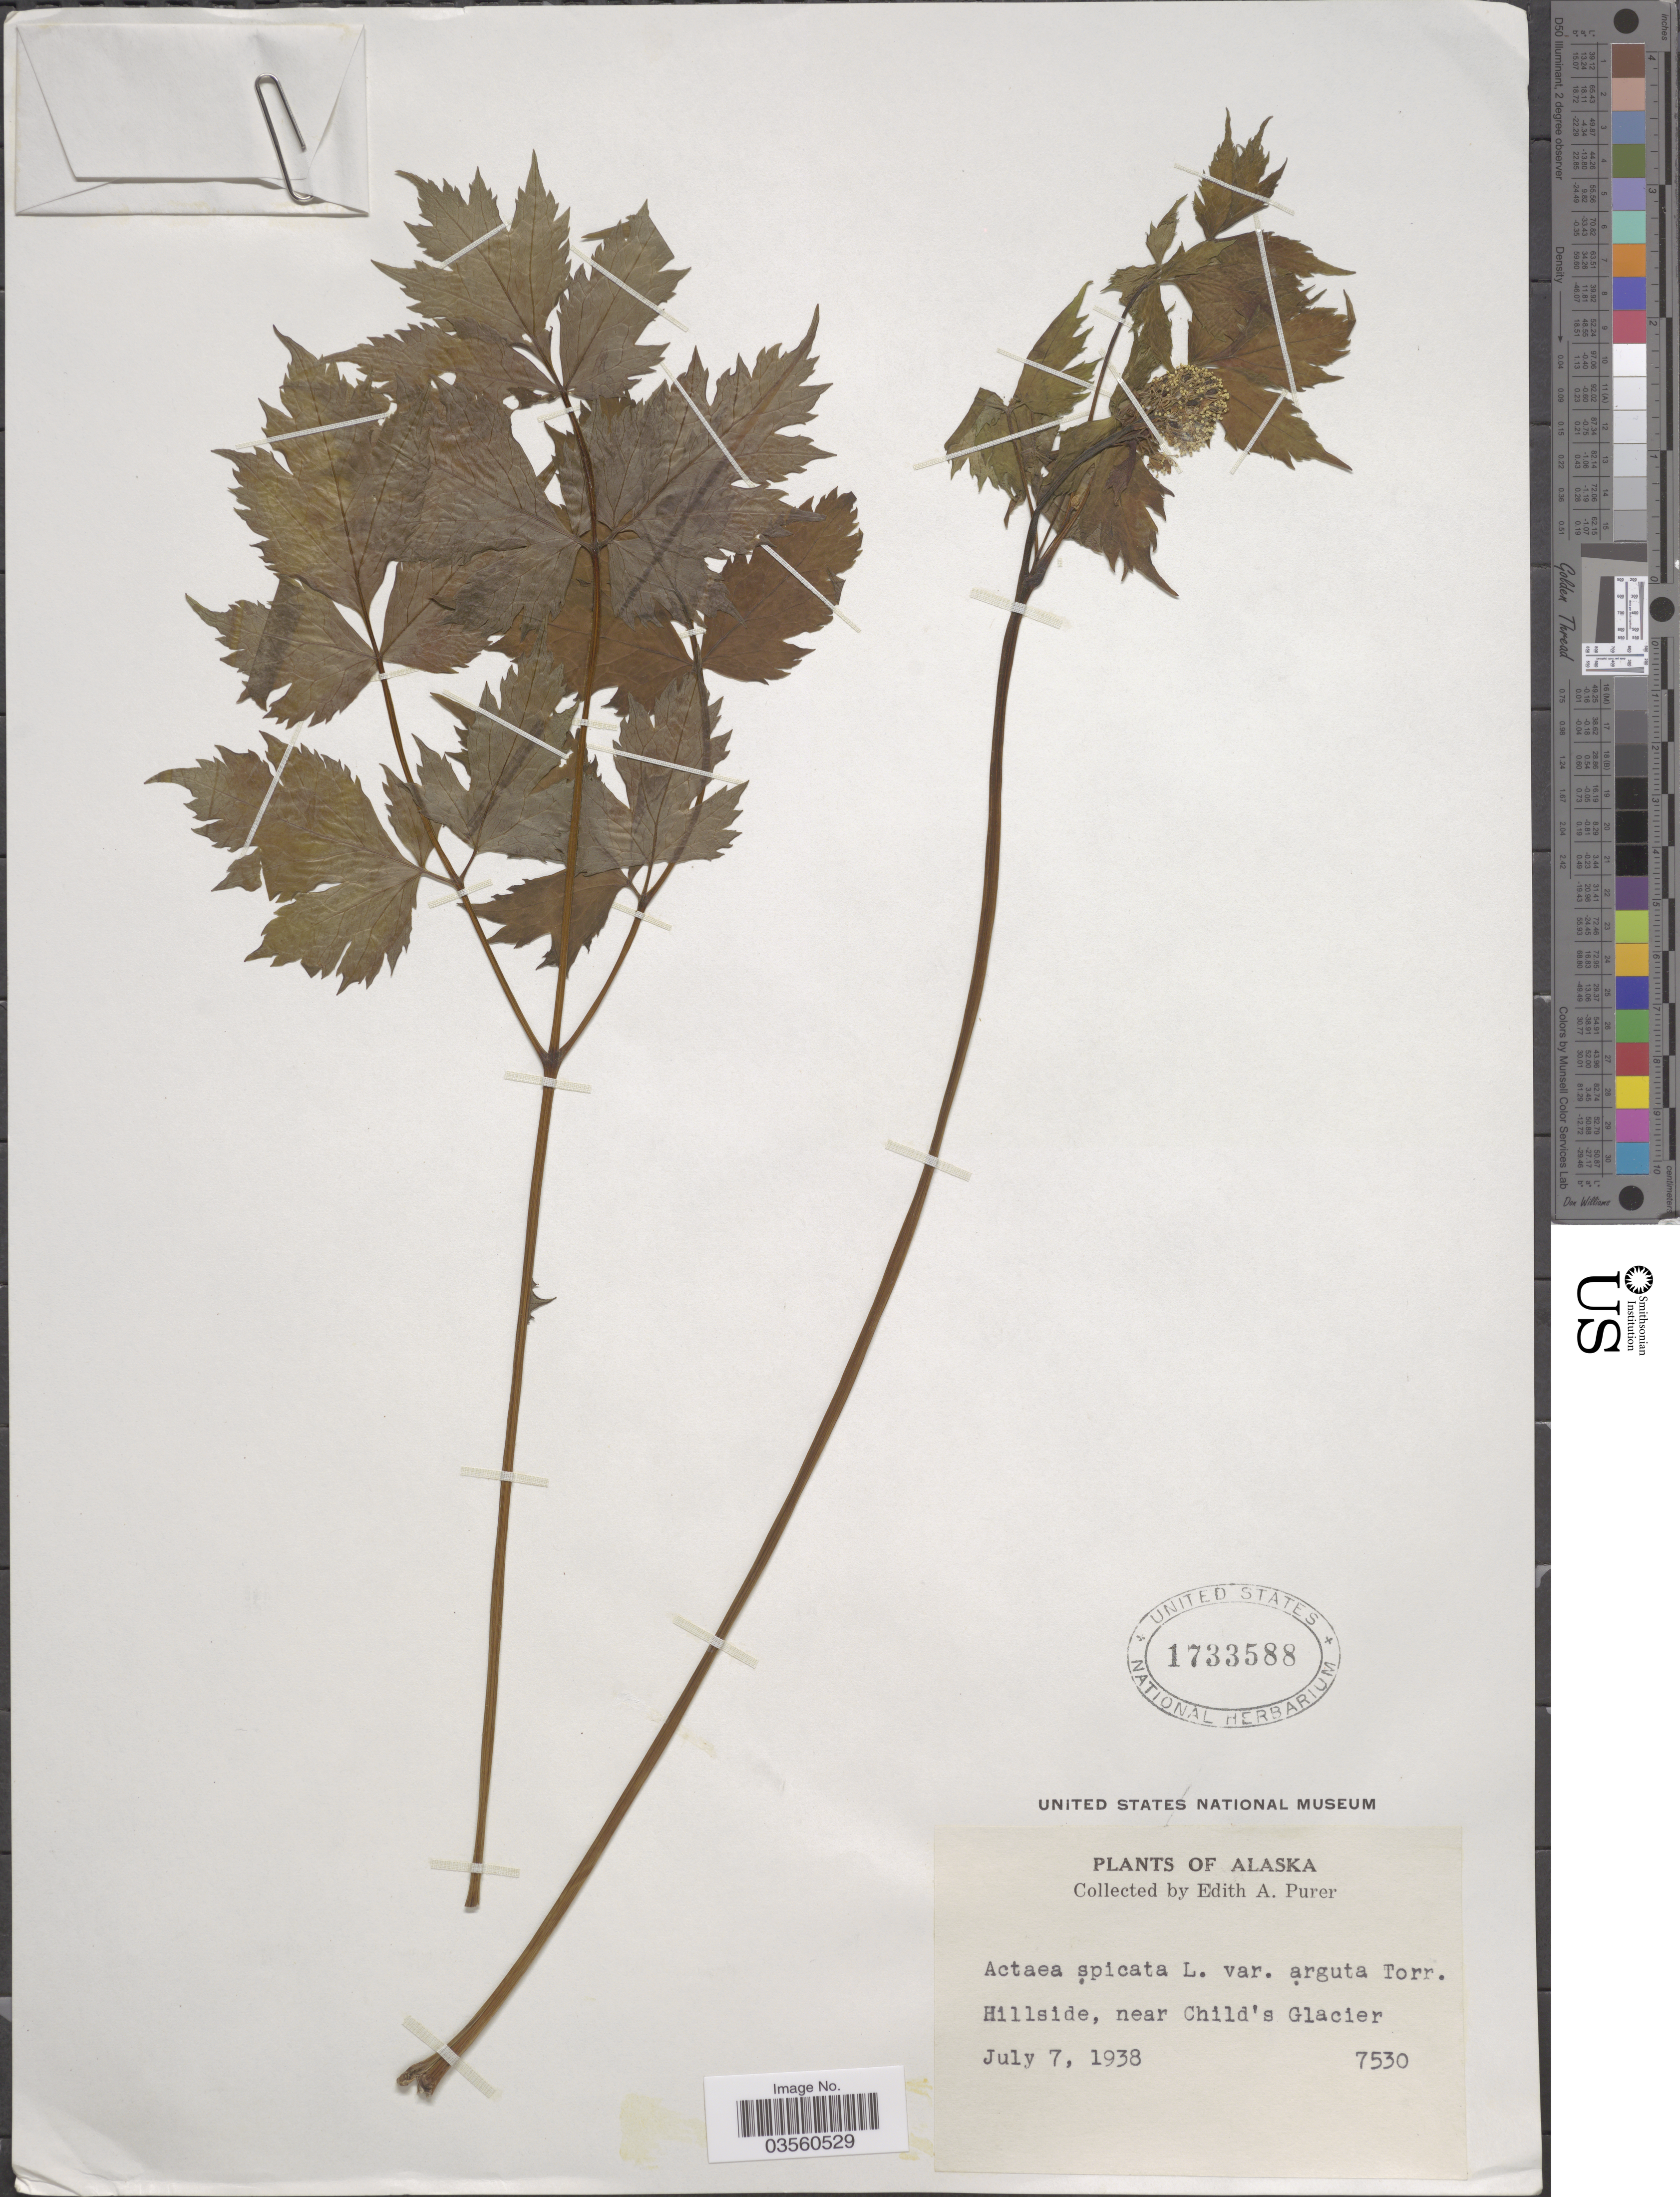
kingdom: Plantae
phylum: Tracheophyta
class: Magnoliopsida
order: Ranunculales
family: Ranunculaceae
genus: Actaea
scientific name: Actaea rubra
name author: (Aiton) Willd.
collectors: E. Purer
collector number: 7530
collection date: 1938-07-07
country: United States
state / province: Alaska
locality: Hillside, near Child's Glacier.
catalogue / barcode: US 1733588